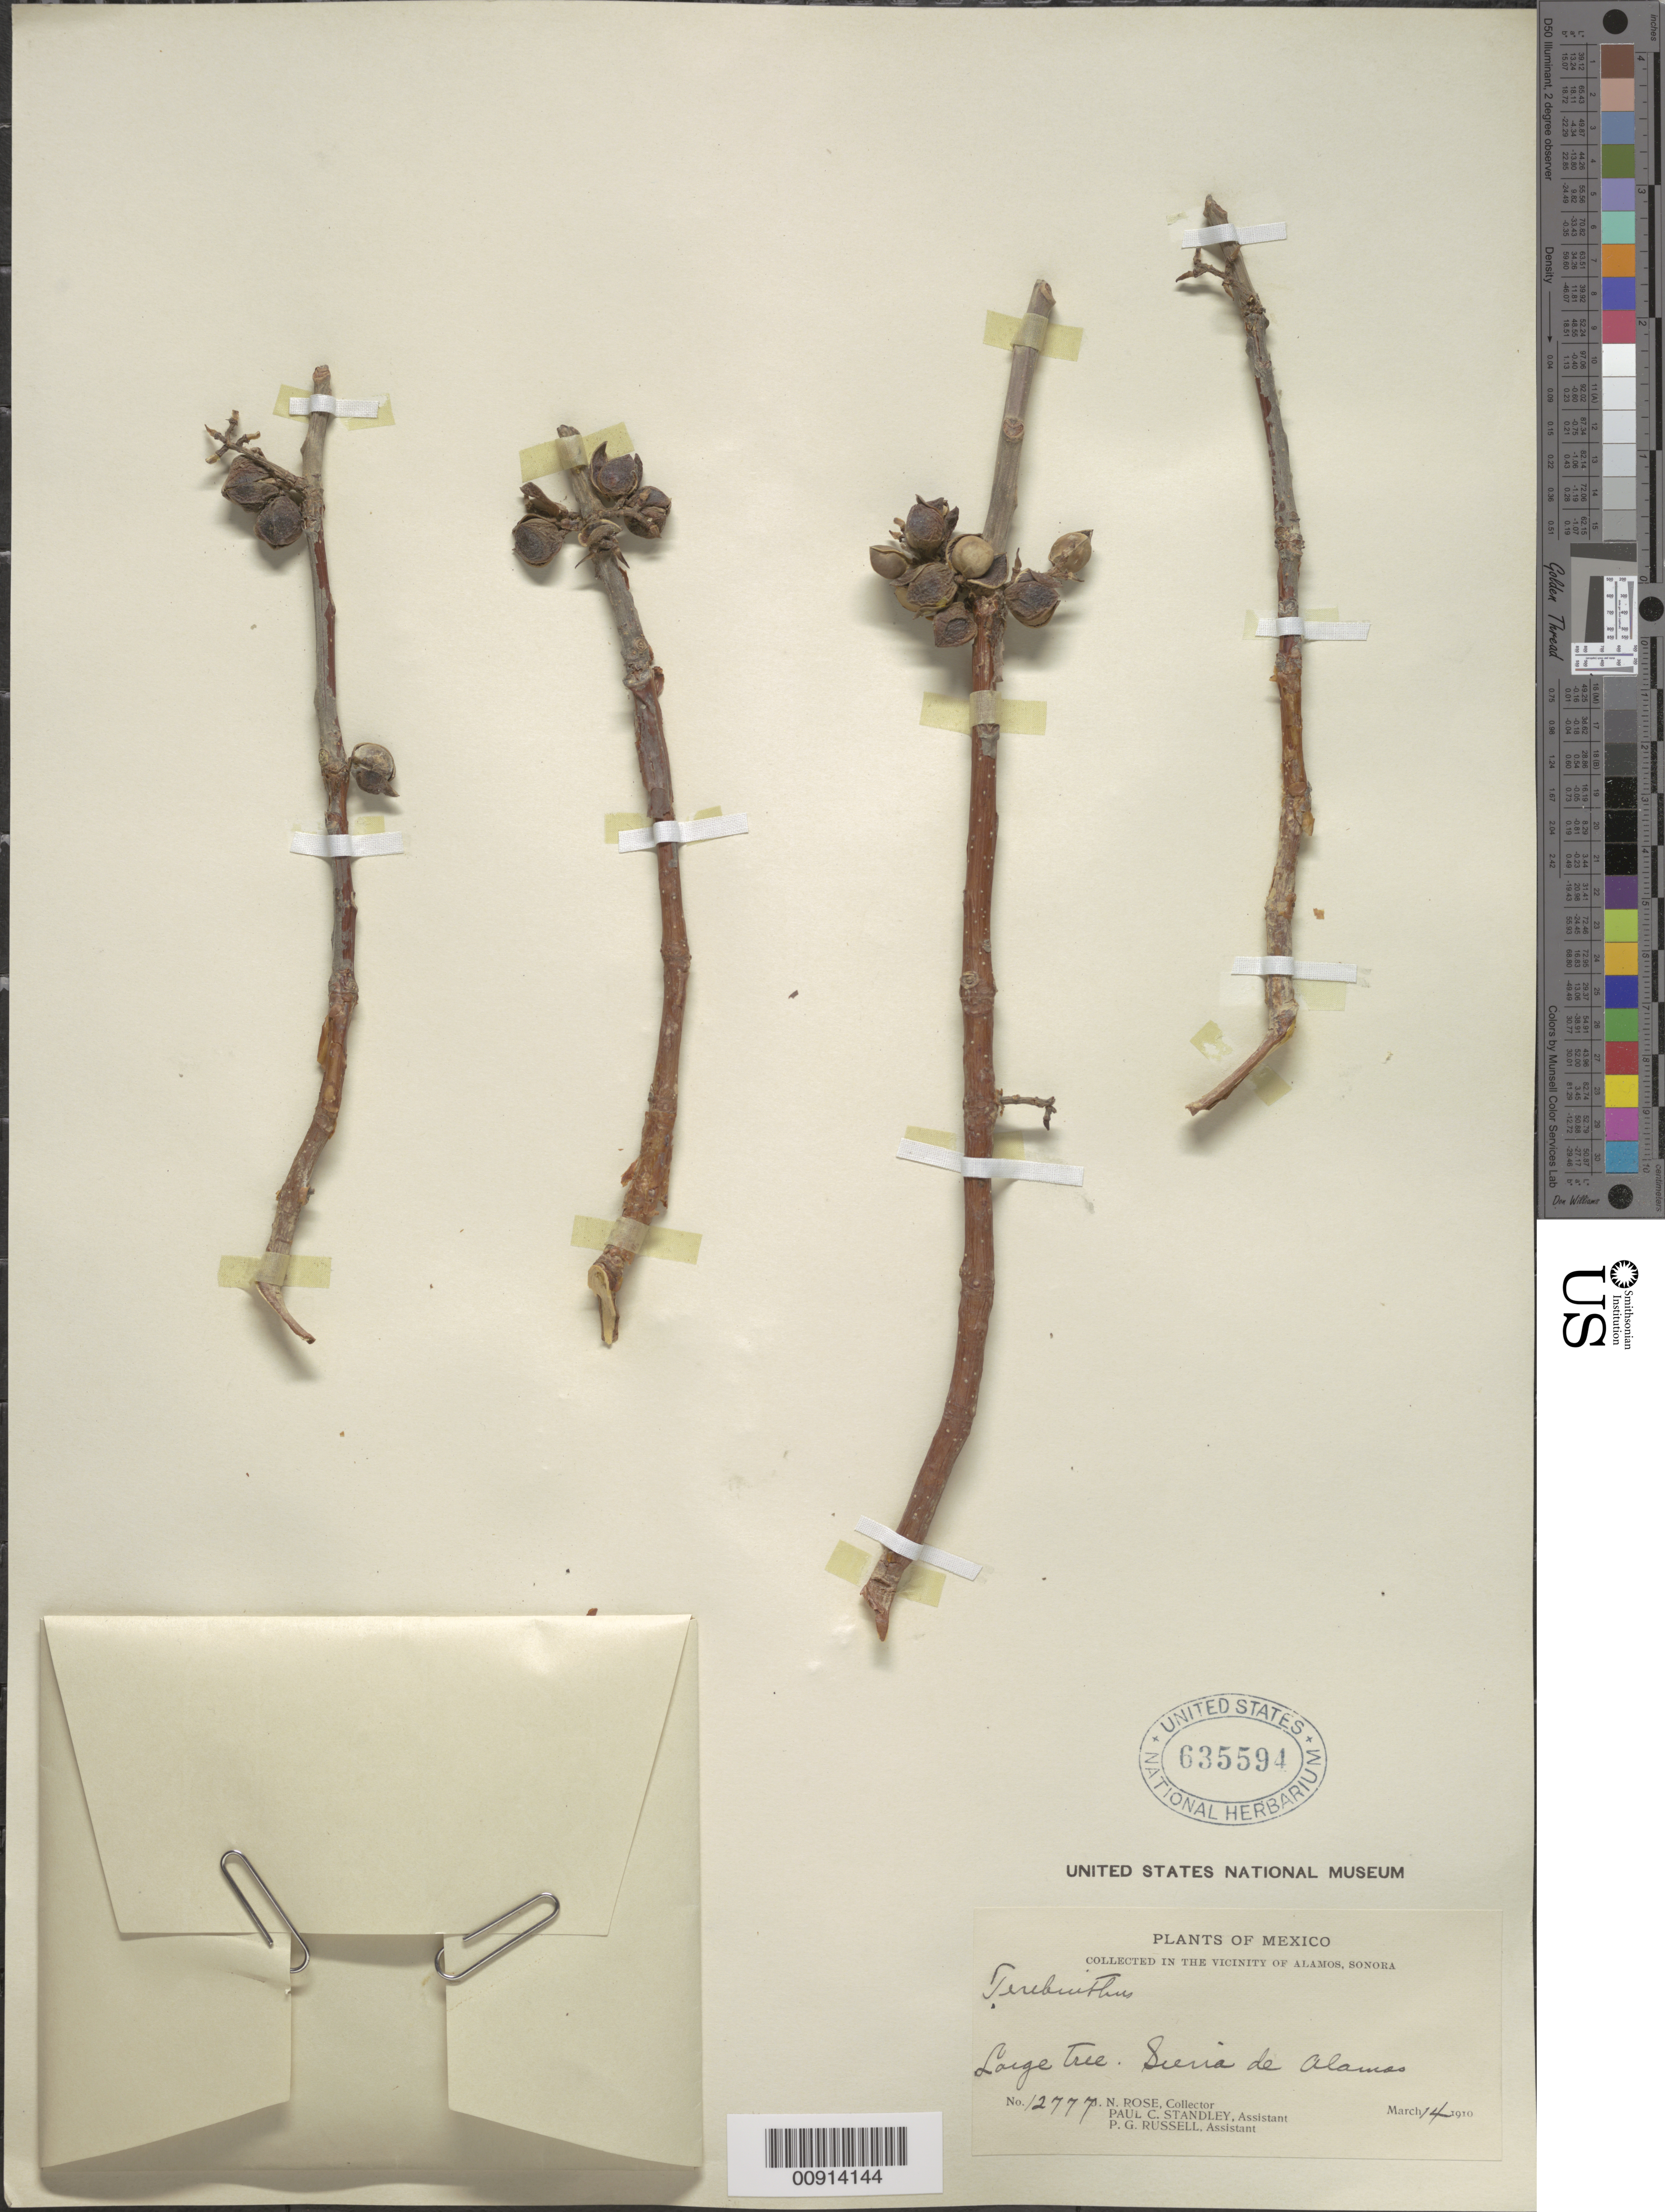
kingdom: Plantae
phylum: Tracheophyta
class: Magnoliopsida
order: Sapindales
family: Burseraceae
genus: Bursera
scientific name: Bursera sp.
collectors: J. N. Rose, P. C. Standley & P. G. Russell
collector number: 12777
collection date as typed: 14 Mar 1910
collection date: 1910-03-14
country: Mexico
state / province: Sonora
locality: Sierra de Alamos, in the vicinity of Alamos, Sonora.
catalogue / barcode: US 635594